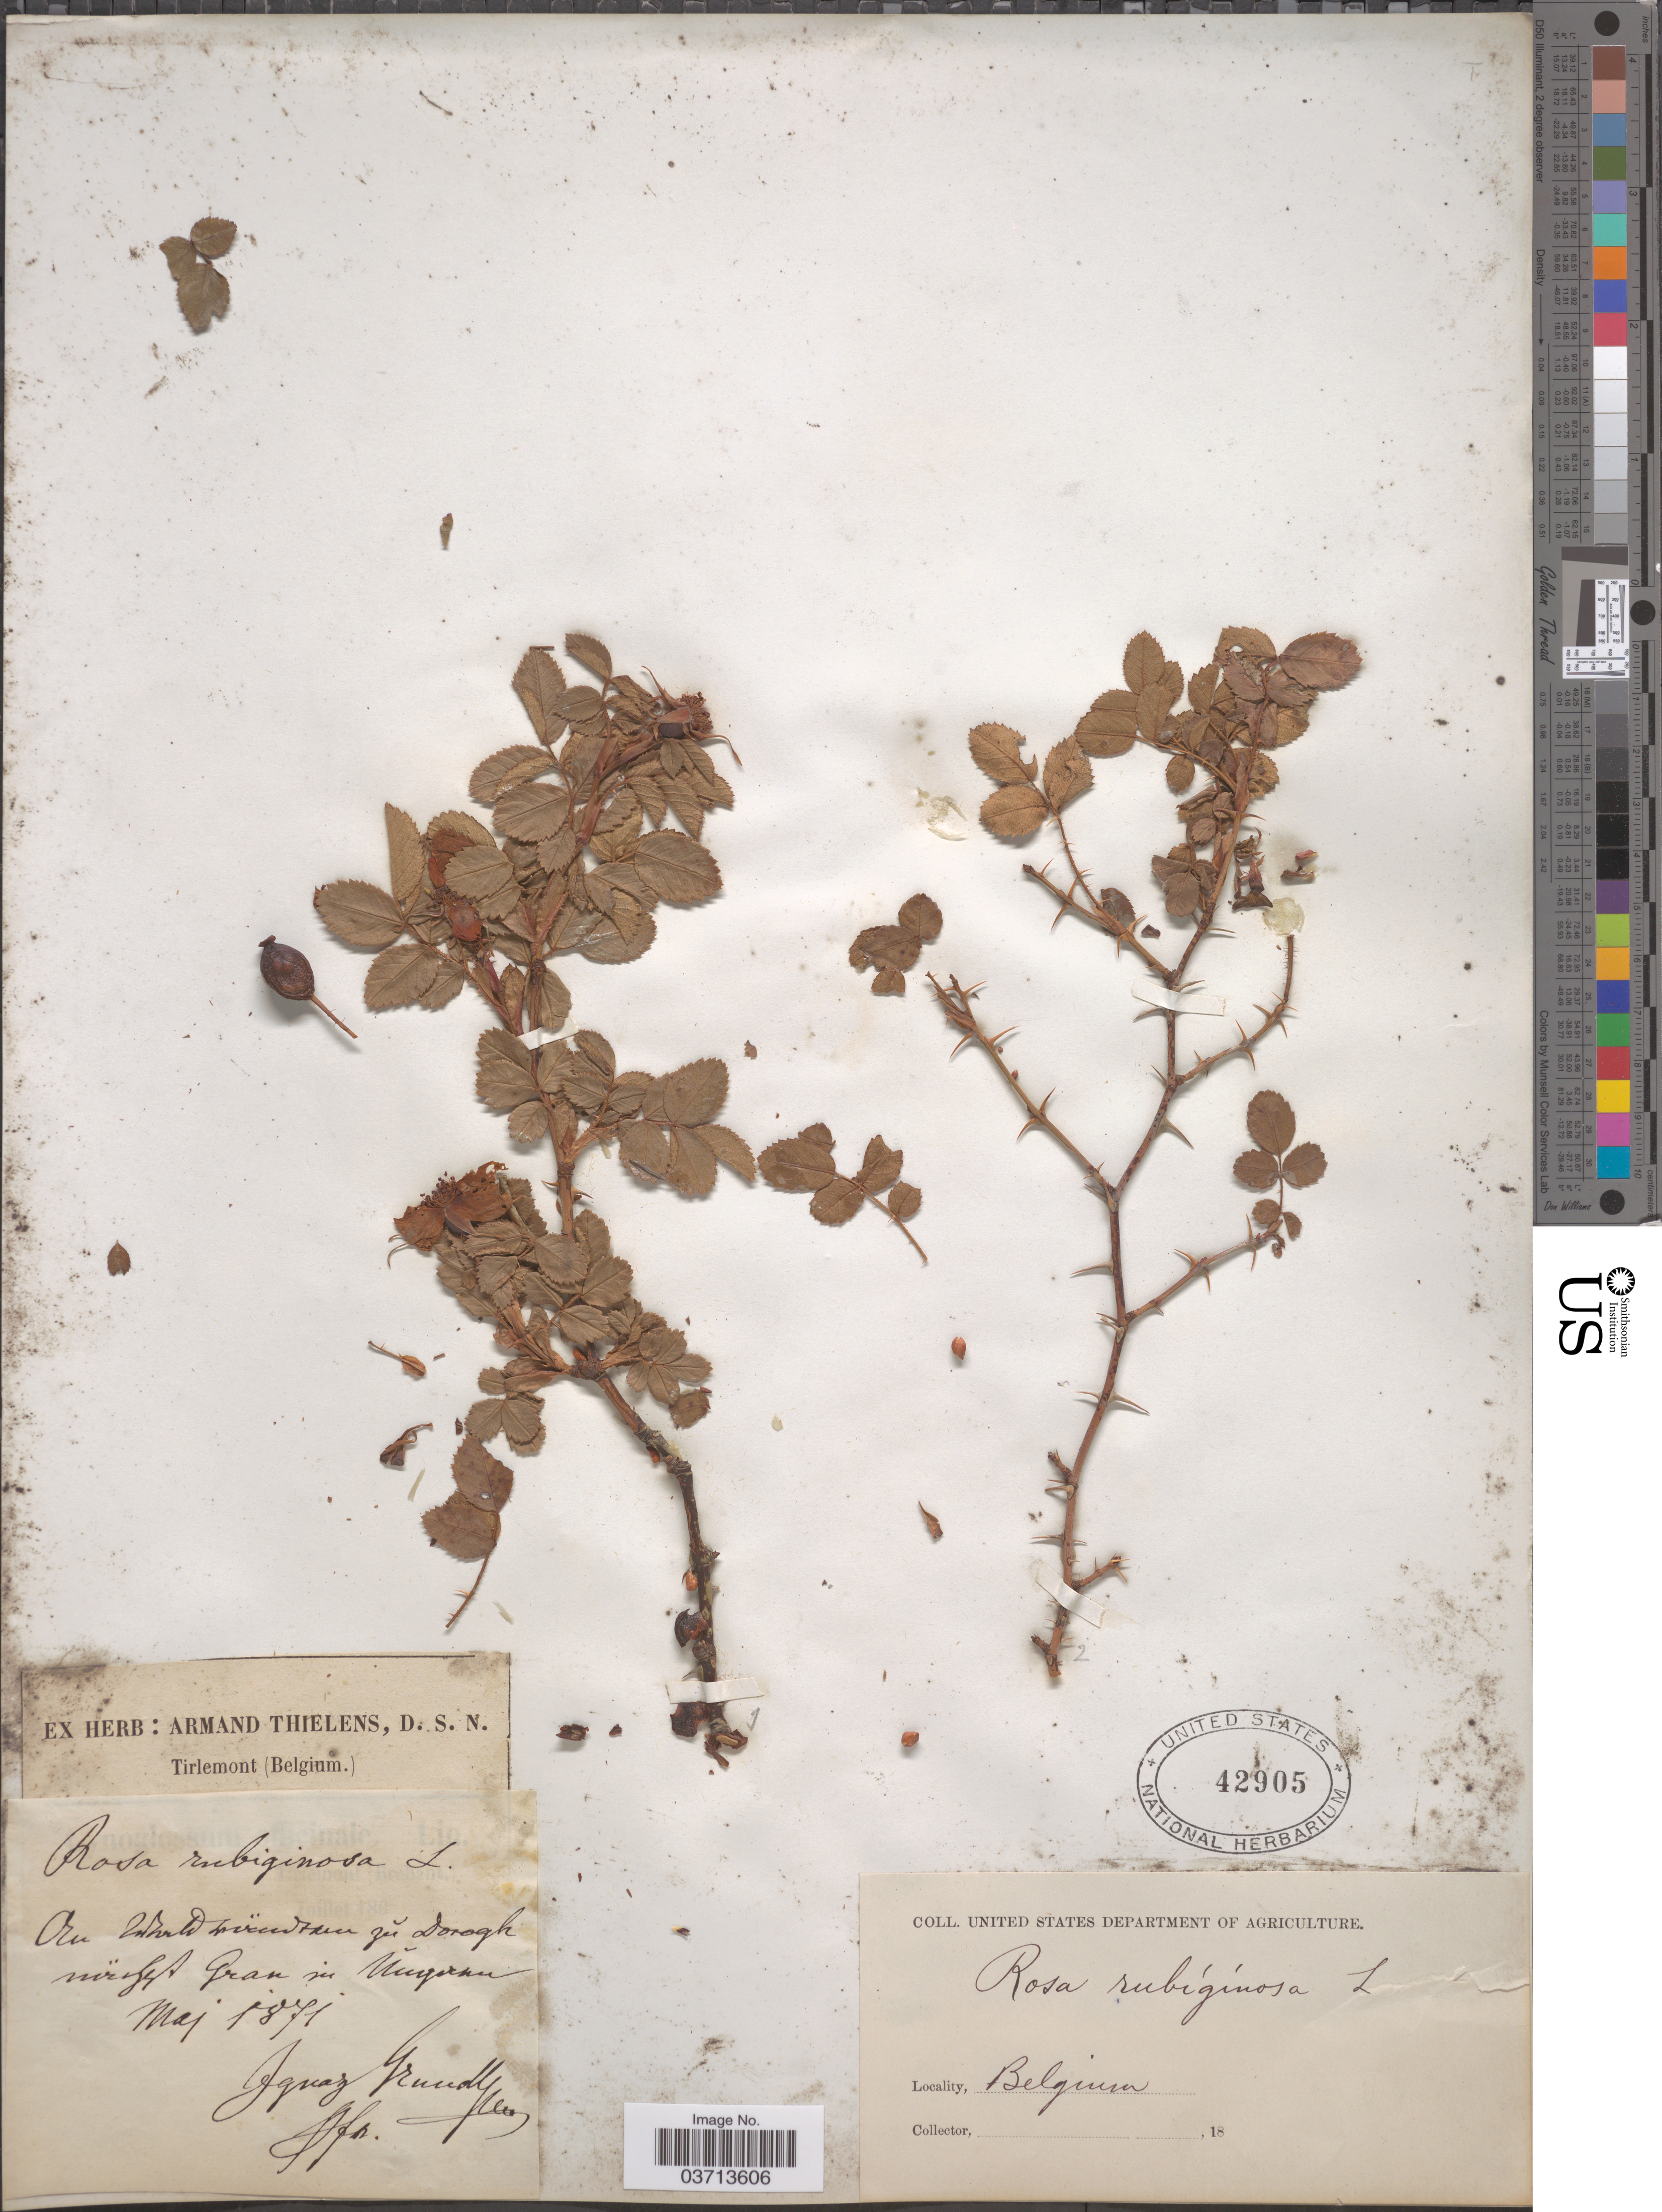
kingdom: Plantae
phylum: Tracheophyta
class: Magnoliopsida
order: Rosales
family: Rosaceae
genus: Rosa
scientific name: Rosa rubiginosa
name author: L.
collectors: I. Grundl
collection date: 1871-05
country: Belgium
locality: [illegible text] Dorogh [illegible text] Gran in[interpreted] [illegible text].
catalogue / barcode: US 42905